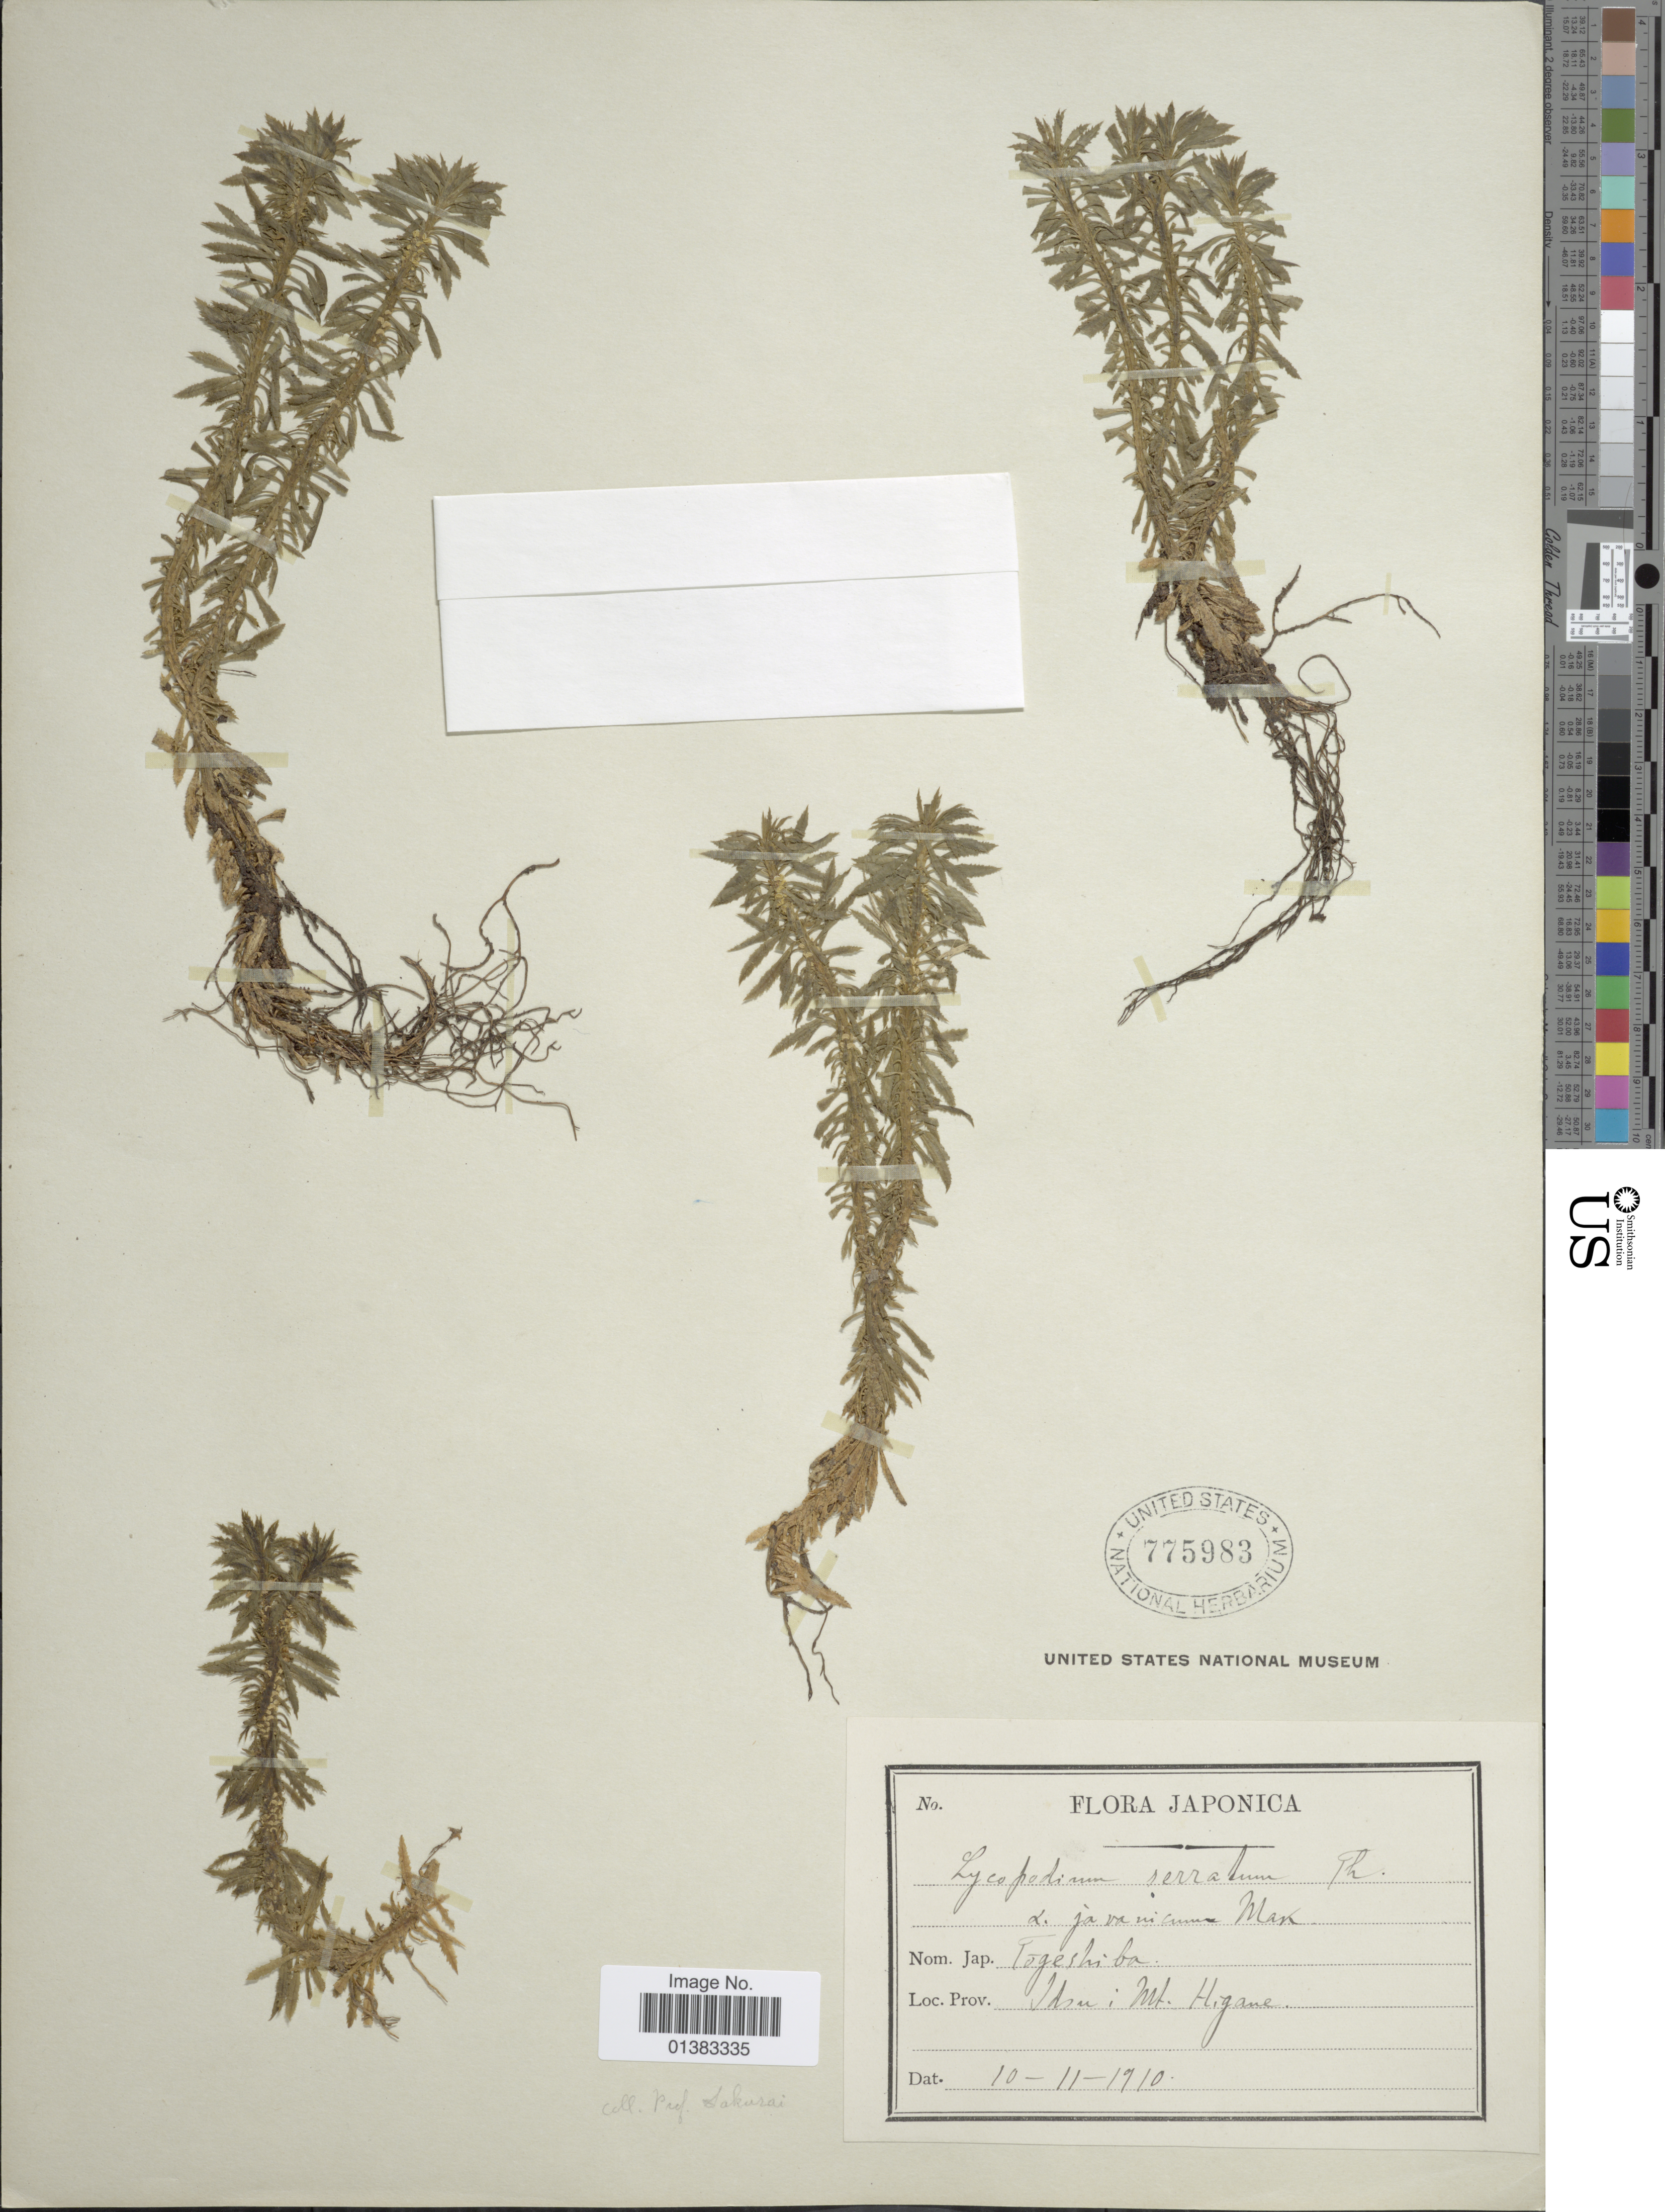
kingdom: Plantae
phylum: Tracheophyta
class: Lycopodiopsida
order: Lycopodiales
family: Lycopodiaceae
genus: Huperzia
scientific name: Huperzia serrata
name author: (Thunb.) Trevis.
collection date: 1910-11-10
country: Japan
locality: Idsu: Mt. Higane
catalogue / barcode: US 775983